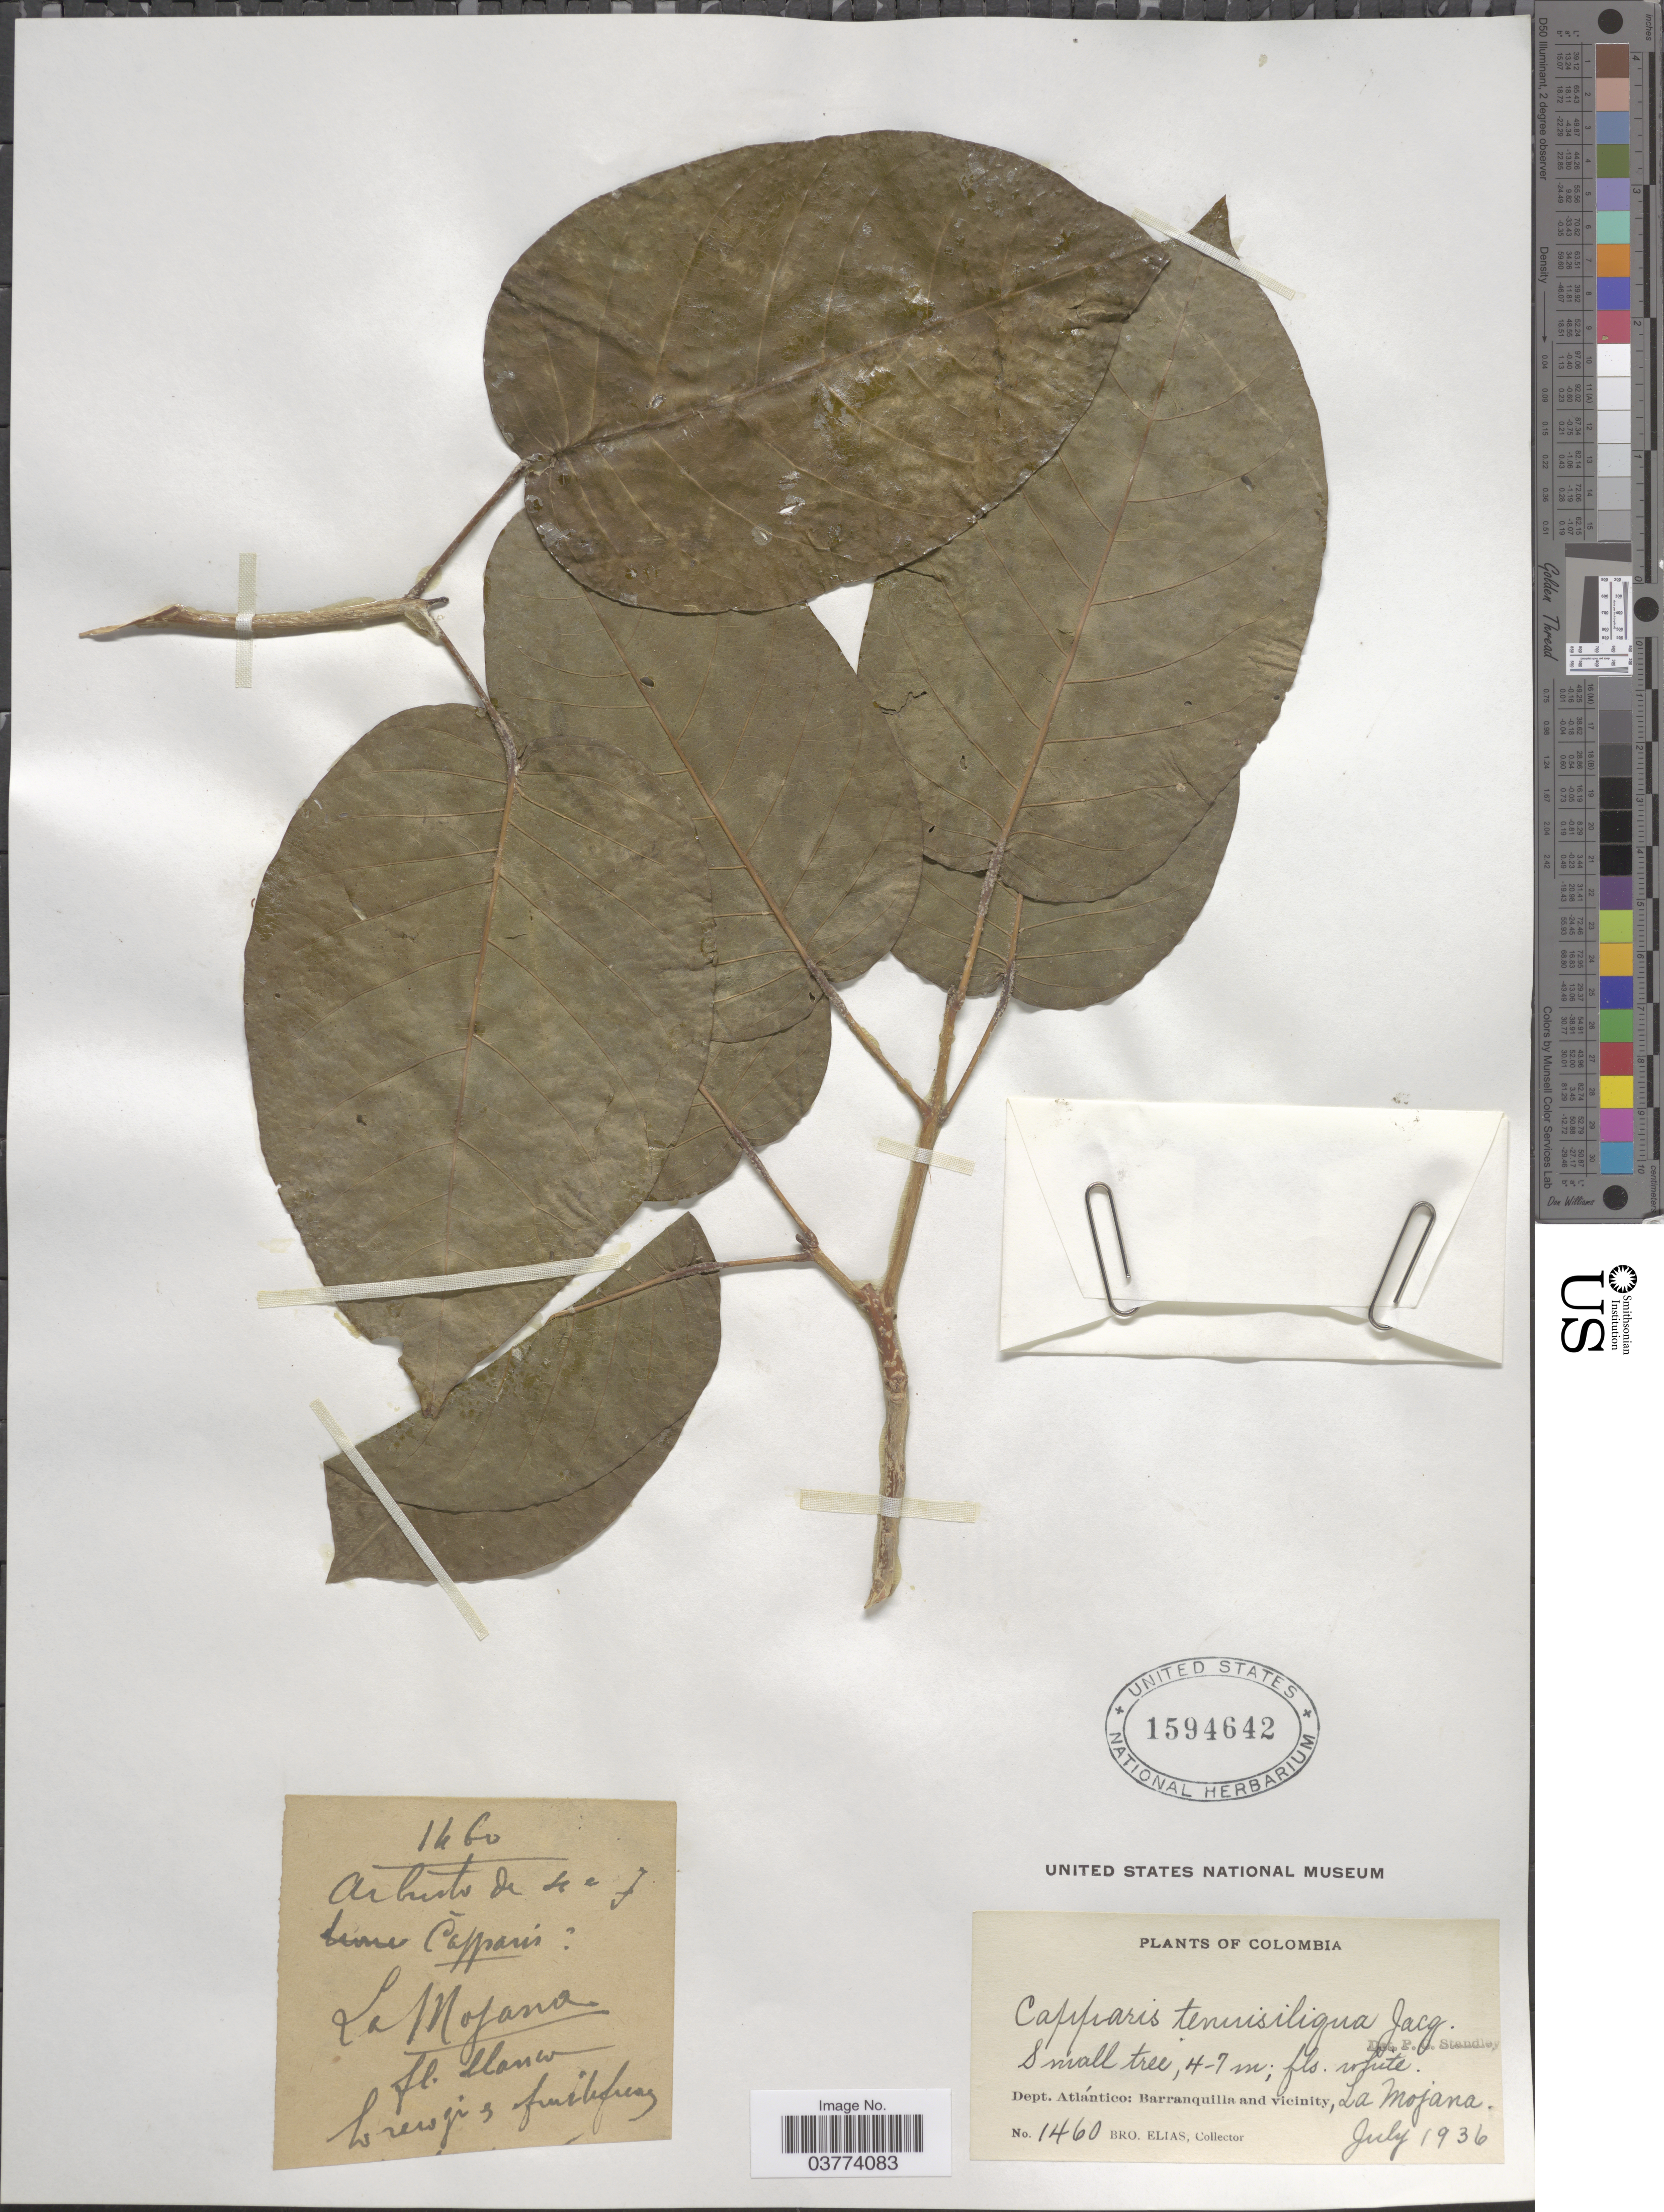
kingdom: Plantae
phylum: Tracheophyta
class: Magnoliopsida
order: Brassicales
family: Capparaceae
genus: Monilicarpa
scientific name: Monilicarpa tenuisiliqua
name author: (Jacq.) Cornejo & Iltis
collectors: Bro. Elias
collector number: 1460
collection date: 1936-07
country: Colombia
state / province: Atlántico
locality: Dept. Atlántico: Barranquilla and vicinity, La Mojana.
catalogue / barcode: US 1594642